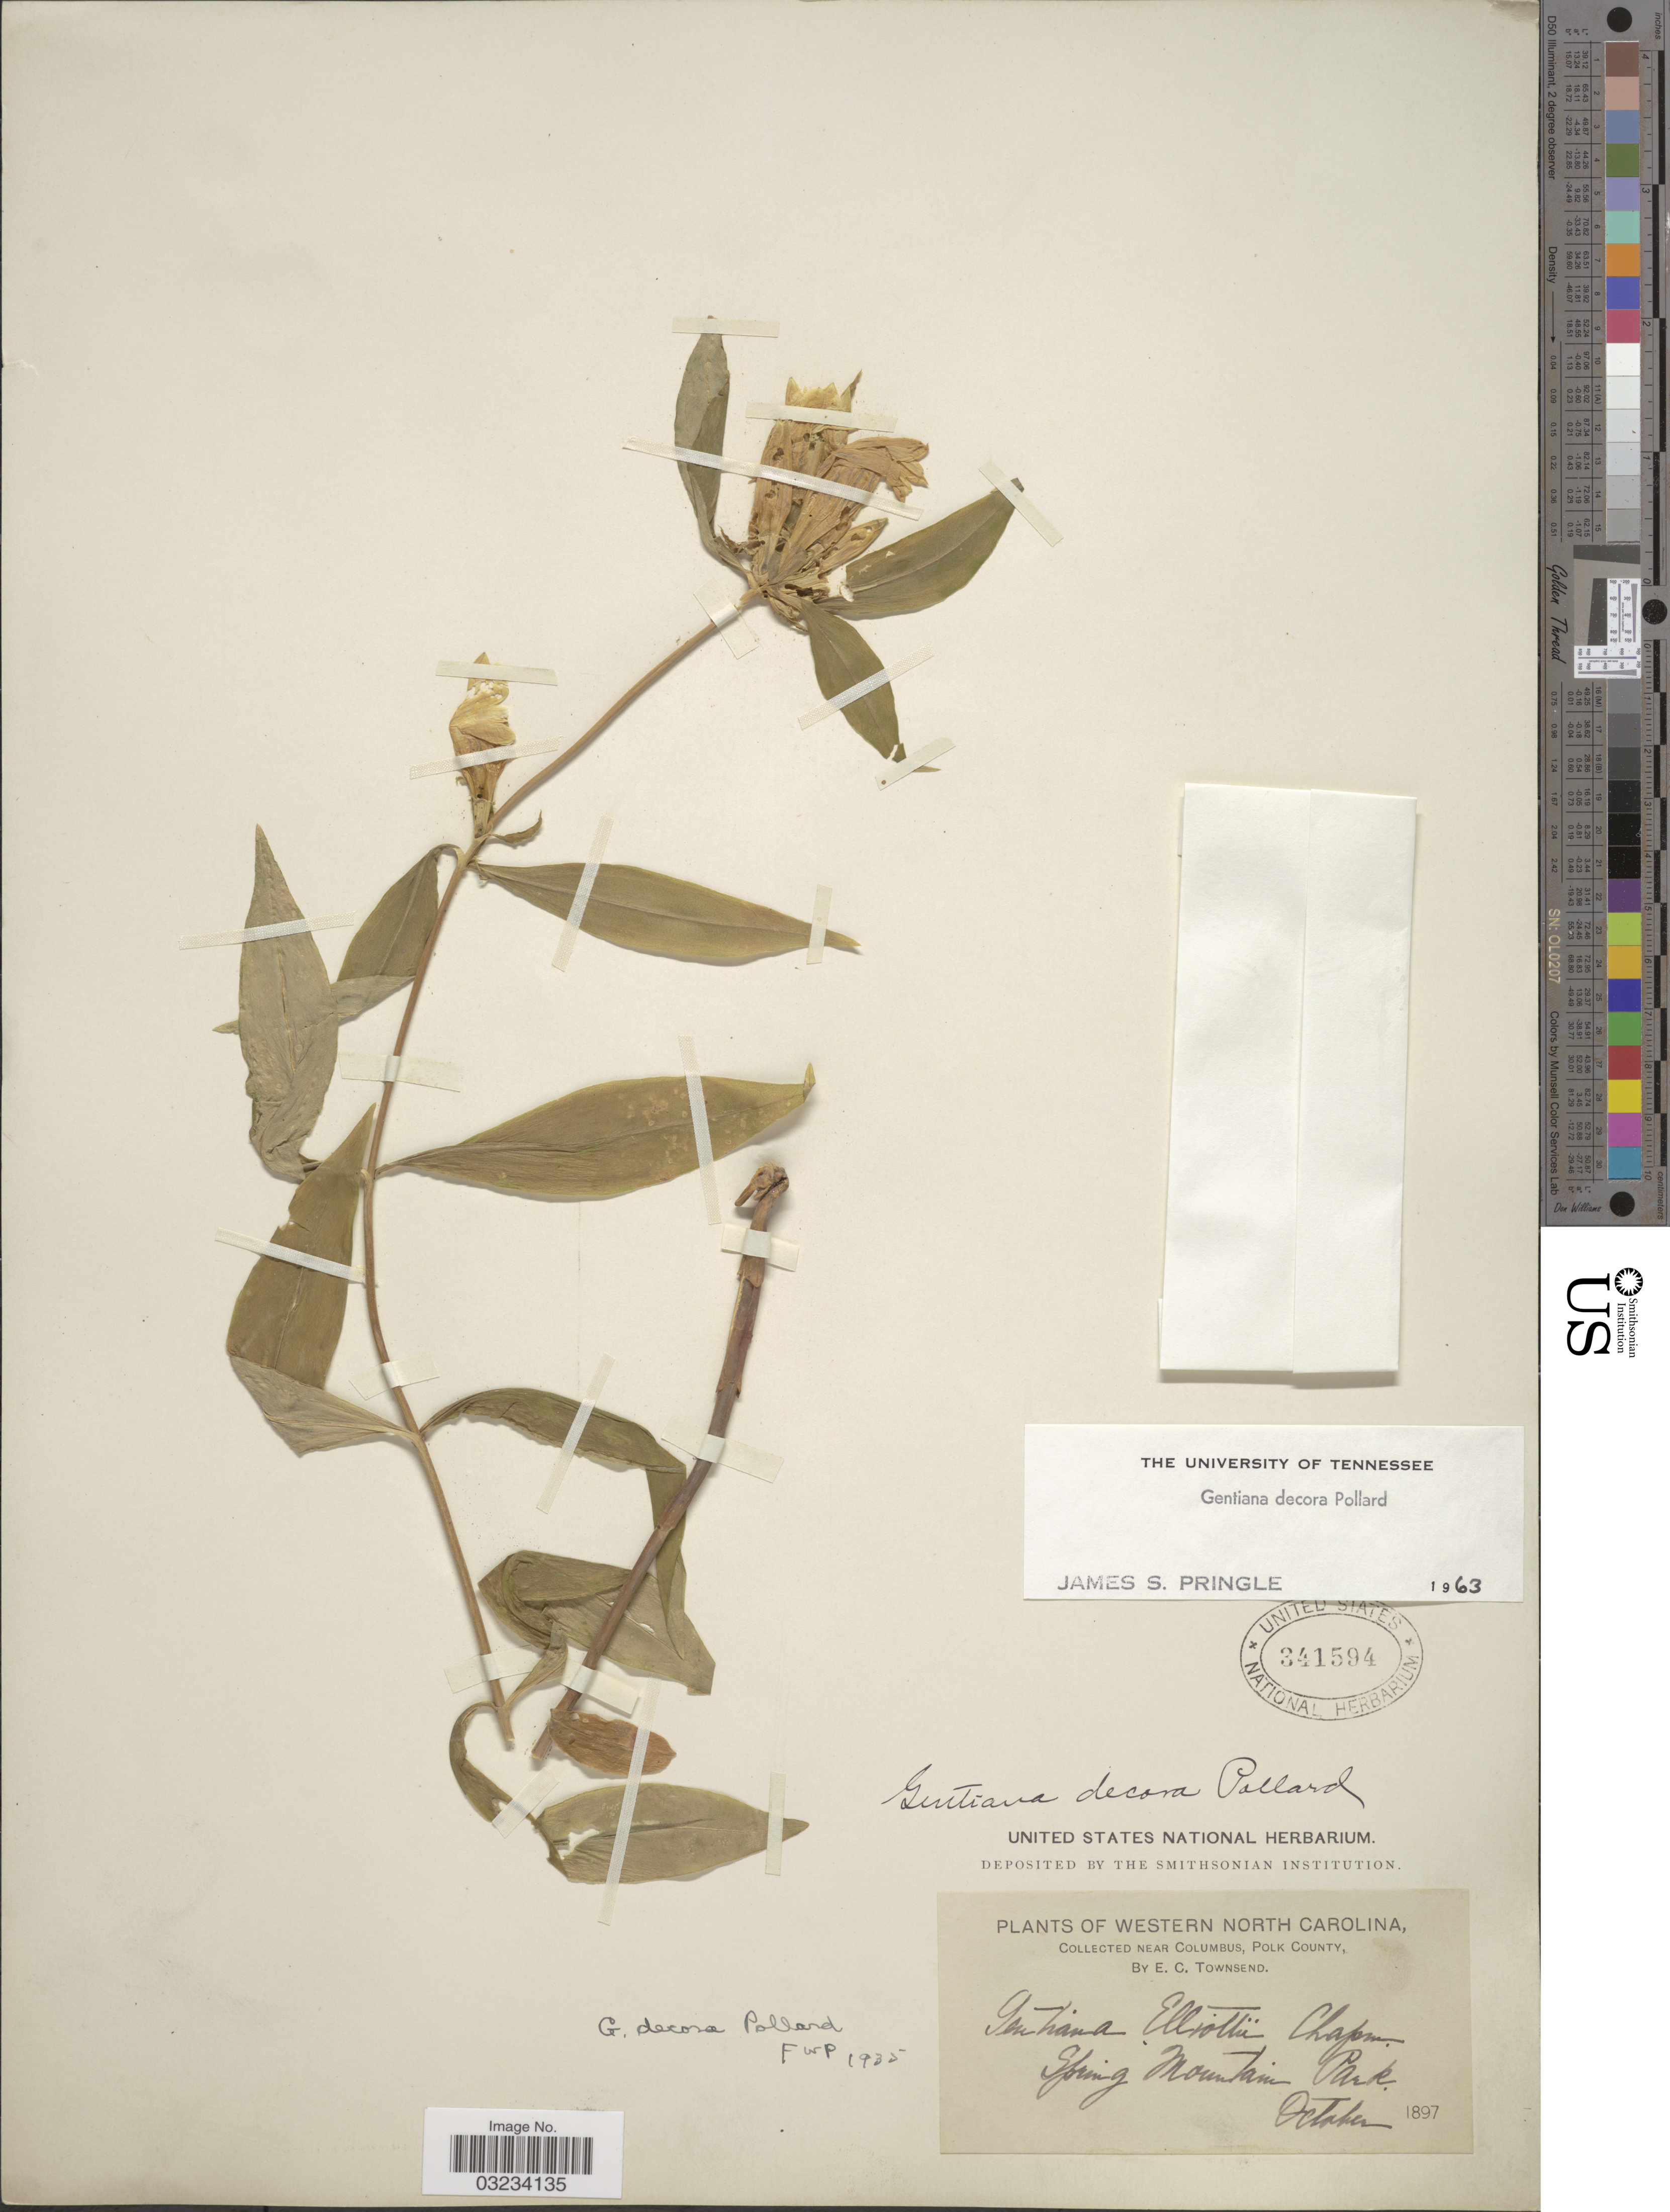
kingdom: Plantae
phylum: Tracheophyta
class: Magnoliopsida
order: Gentianales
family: Gentianaceae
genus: Gentiana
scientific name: Gentiana decora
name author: Pollard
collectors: E. C. Townsend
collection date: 1897-10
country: United States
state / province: North Carolina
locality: Western North Carolina, near Columbus, Polk County, Spring Mountain Park.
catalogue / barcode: US 341594